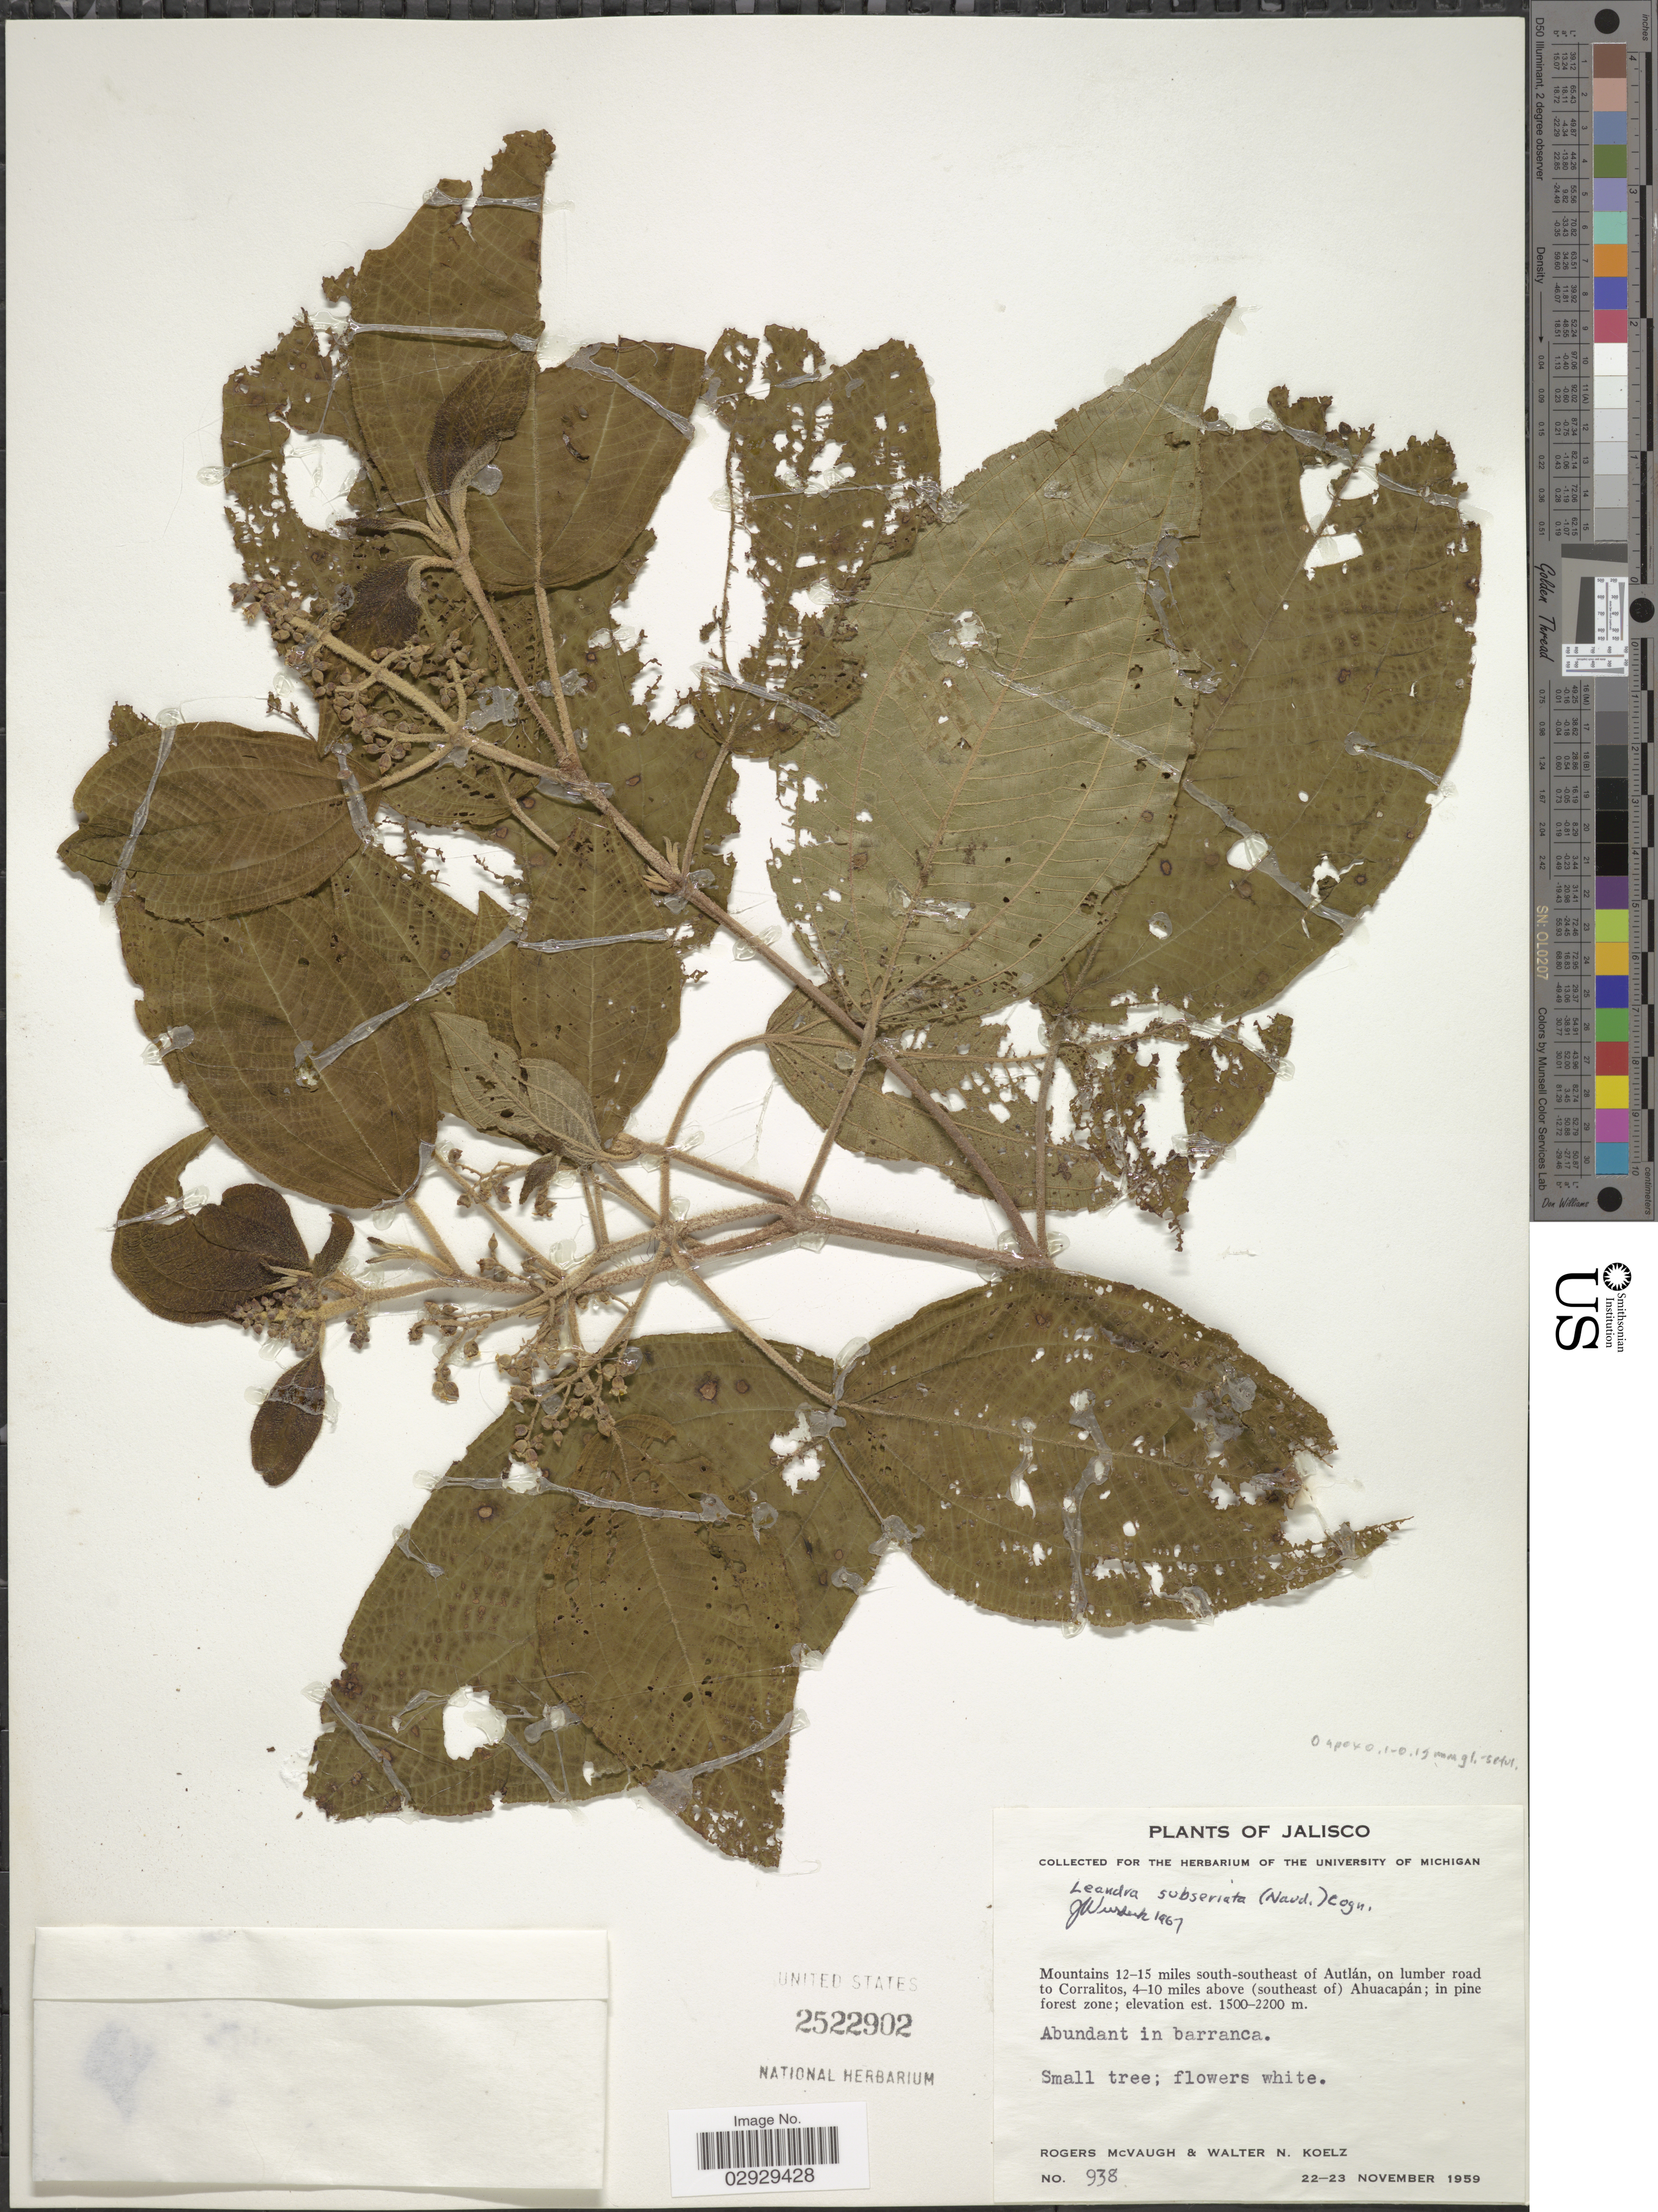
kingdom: Plantae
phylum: Tracheophyta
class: Magnoliopsida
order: Myrtales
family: Melastomataceae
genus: Leandra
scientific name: Leandra subseriata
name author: (Naudin) Cogn.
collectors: R. McVaugh & W. N. Koelz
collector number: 938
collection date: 1959-11-22/1959-11-23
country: Mexico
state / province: Jalisco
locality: Mountains 12-15 miles south-southeast of Autlán, on lumber road to Corralitos, 4-10 miles above (southeast of) Ahuacapán.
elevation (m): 1500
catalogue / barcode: US 2522902